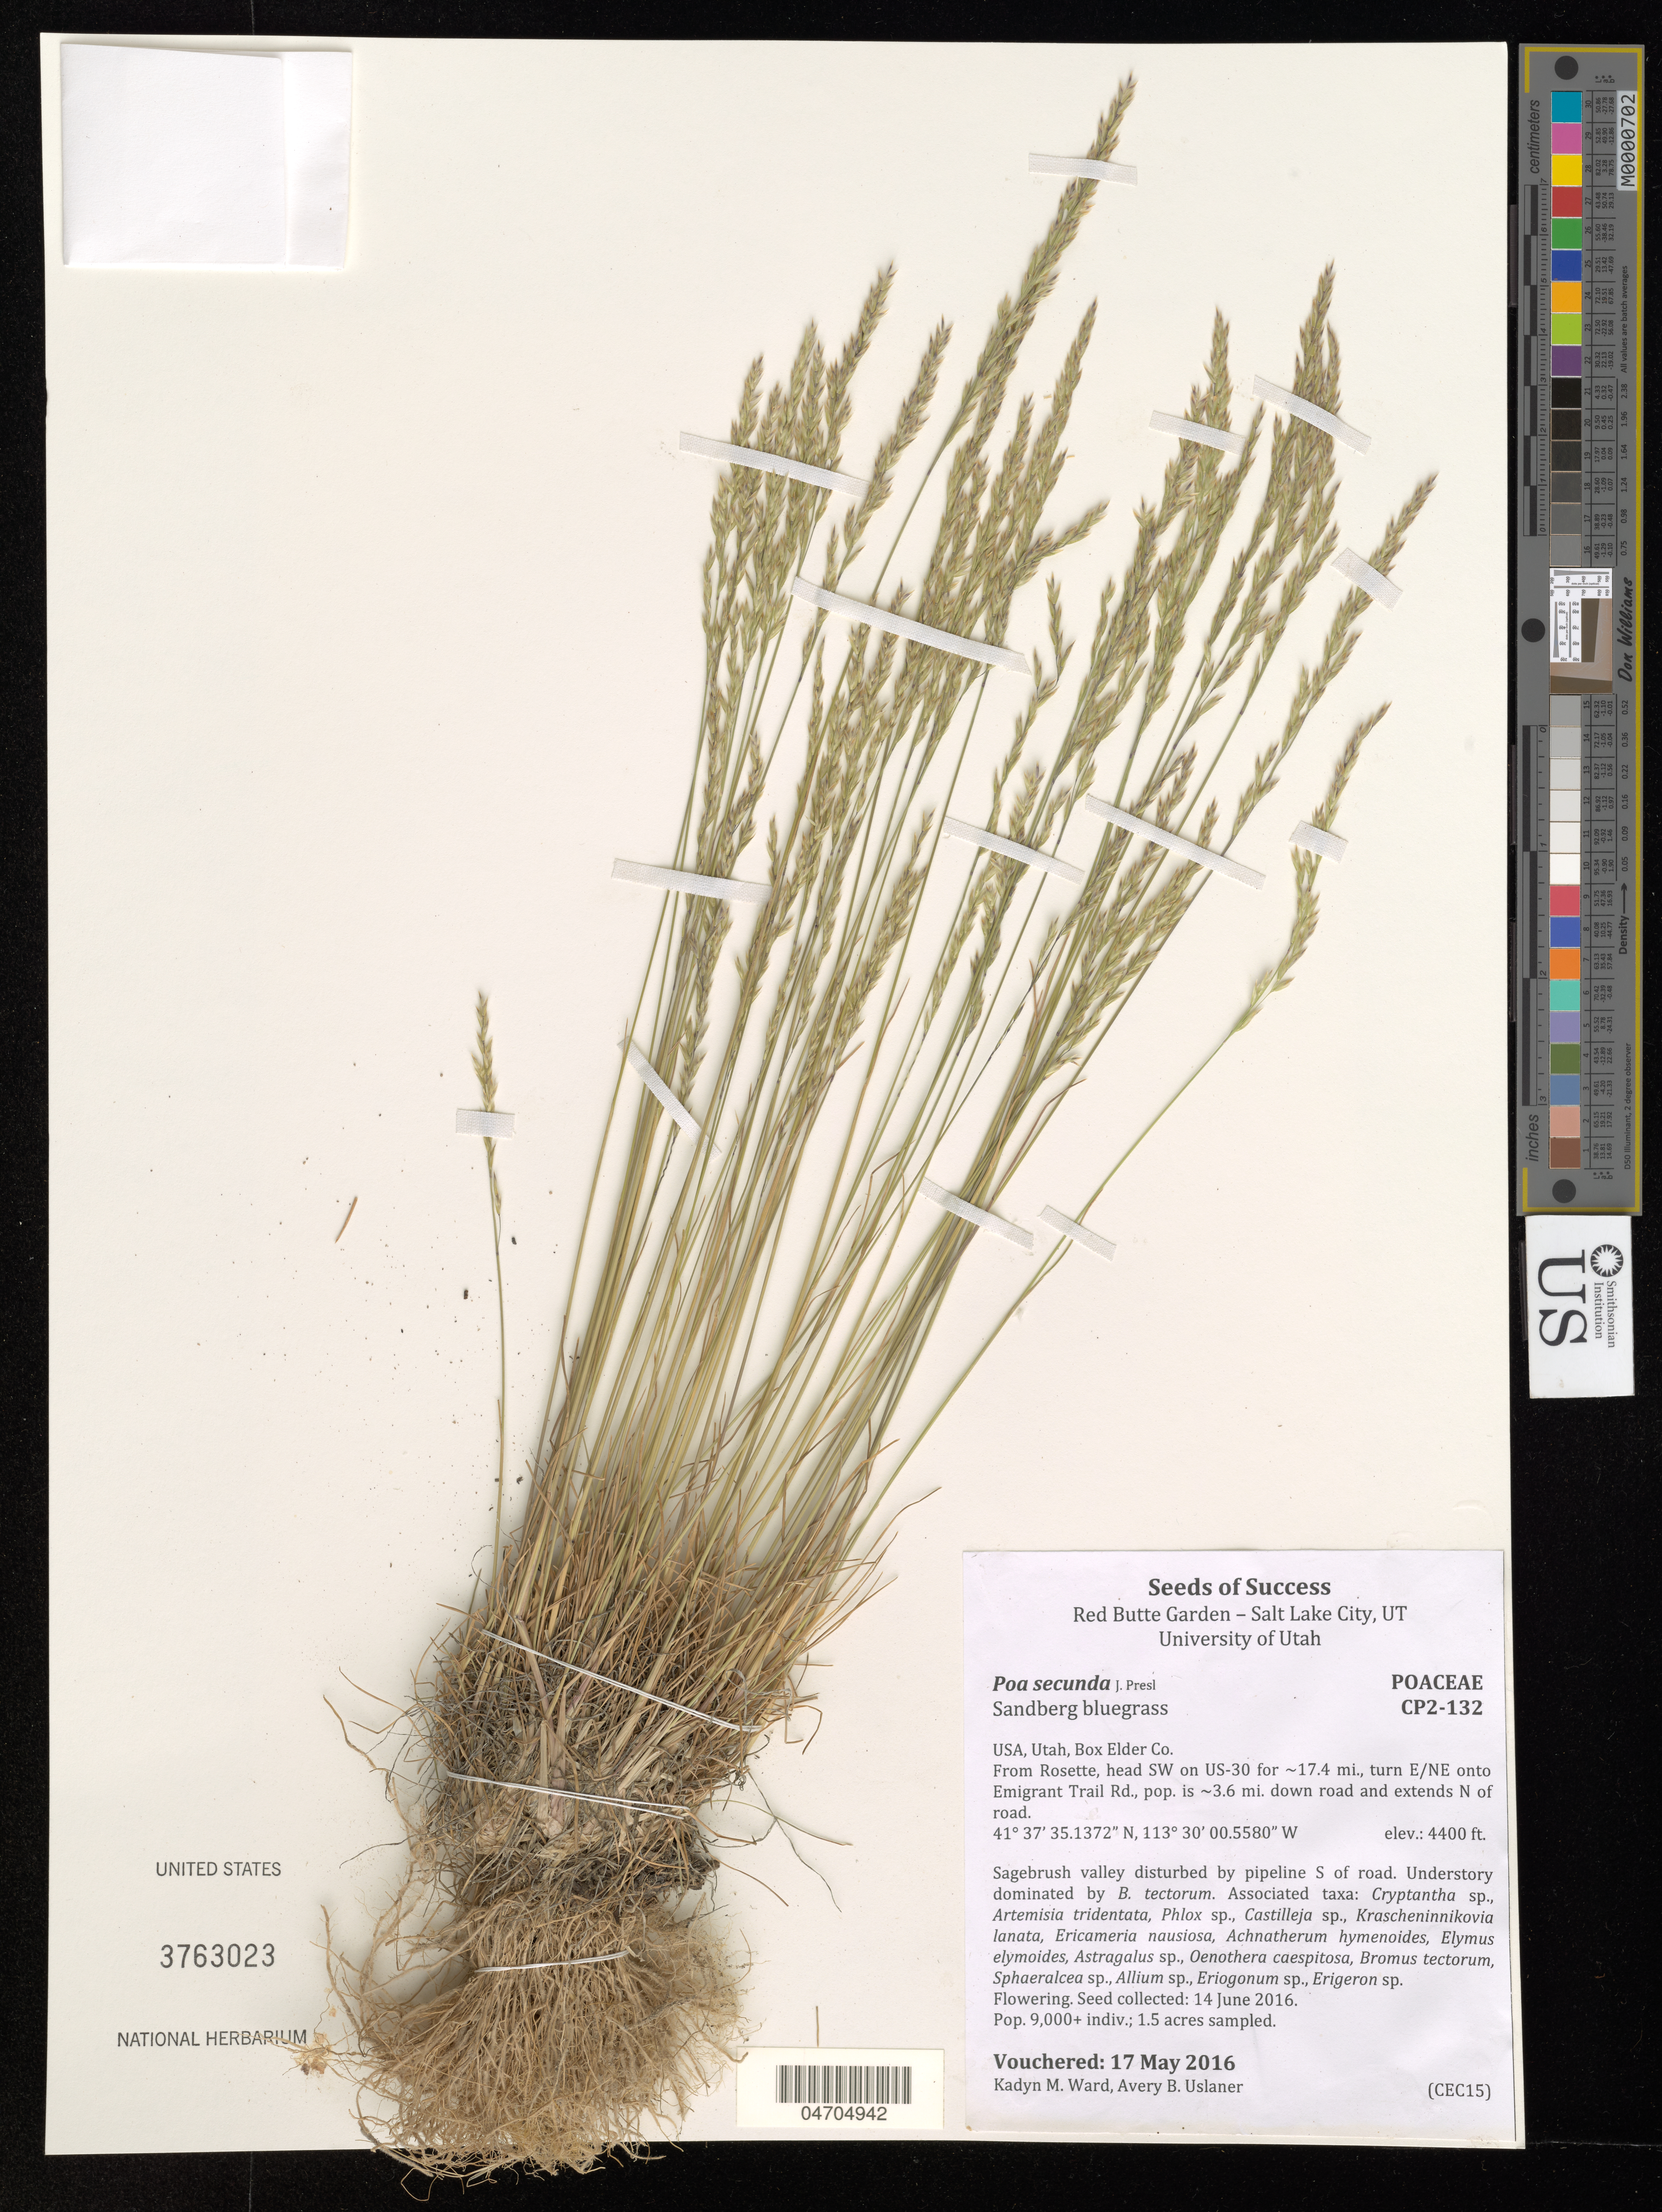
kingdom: Plantae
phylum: Tracheophyta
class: Liliopsida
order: Poales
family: Poaceae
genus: Poa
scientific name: Poa secunda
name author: J. Presl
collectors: K. Ward & A. Uslaner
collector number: CP2-132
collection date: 2016-05-17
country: United States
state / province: Utah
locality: Box Elder Co. From Rosette, head SW on US-30 for ~17.4 mi., turn E/NE onto Emigrant Trail Rd., pop is ~3.6 mi. down road and extends N of road.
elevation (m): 1341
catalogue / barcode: US 3763023